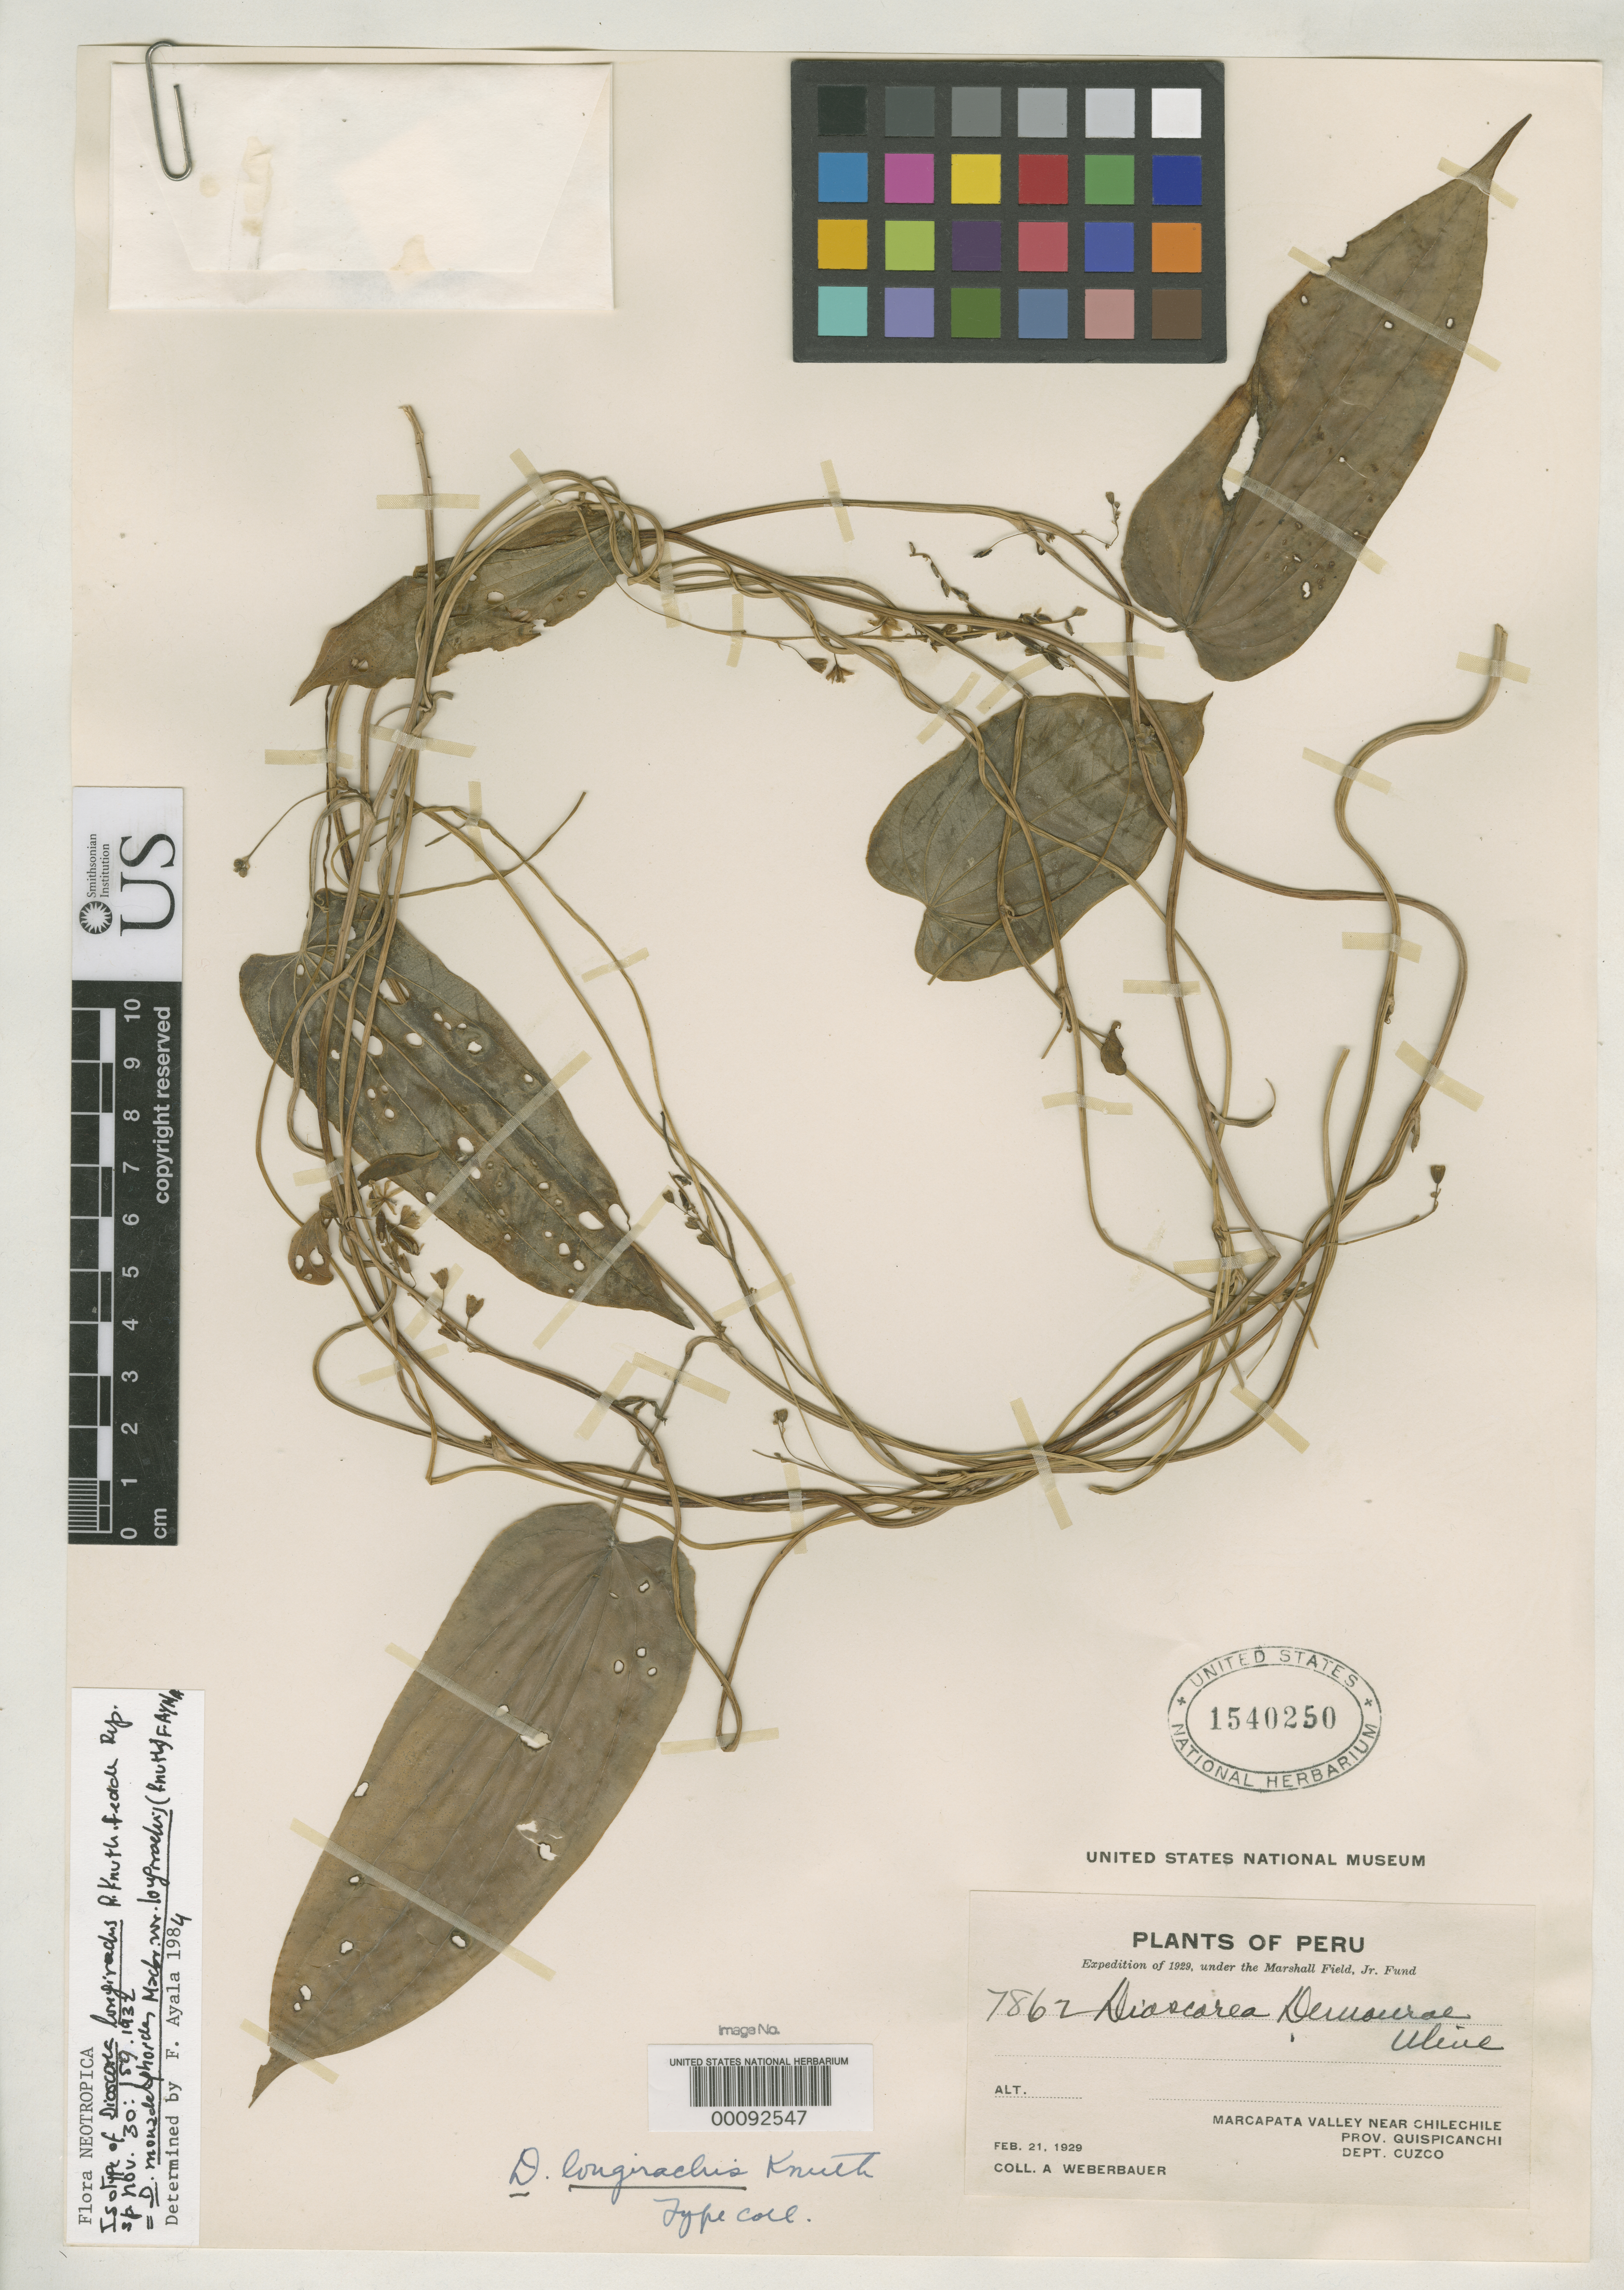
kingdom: Plantae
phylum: Tracheophyta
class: Liliopsida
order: Dioscoreales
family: Dioscoreaceae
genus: Dioscorea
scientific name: Dioscorea longirachis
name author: R. Knuth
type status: Isotype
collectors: A. Weberbauer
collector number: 7862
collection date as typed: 21 Feb 1929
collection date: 1929-02-21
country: Peru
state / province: Cusco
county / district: Quispicanchis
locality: Marcapata Valley near Chilechile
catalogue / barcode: US 1540250